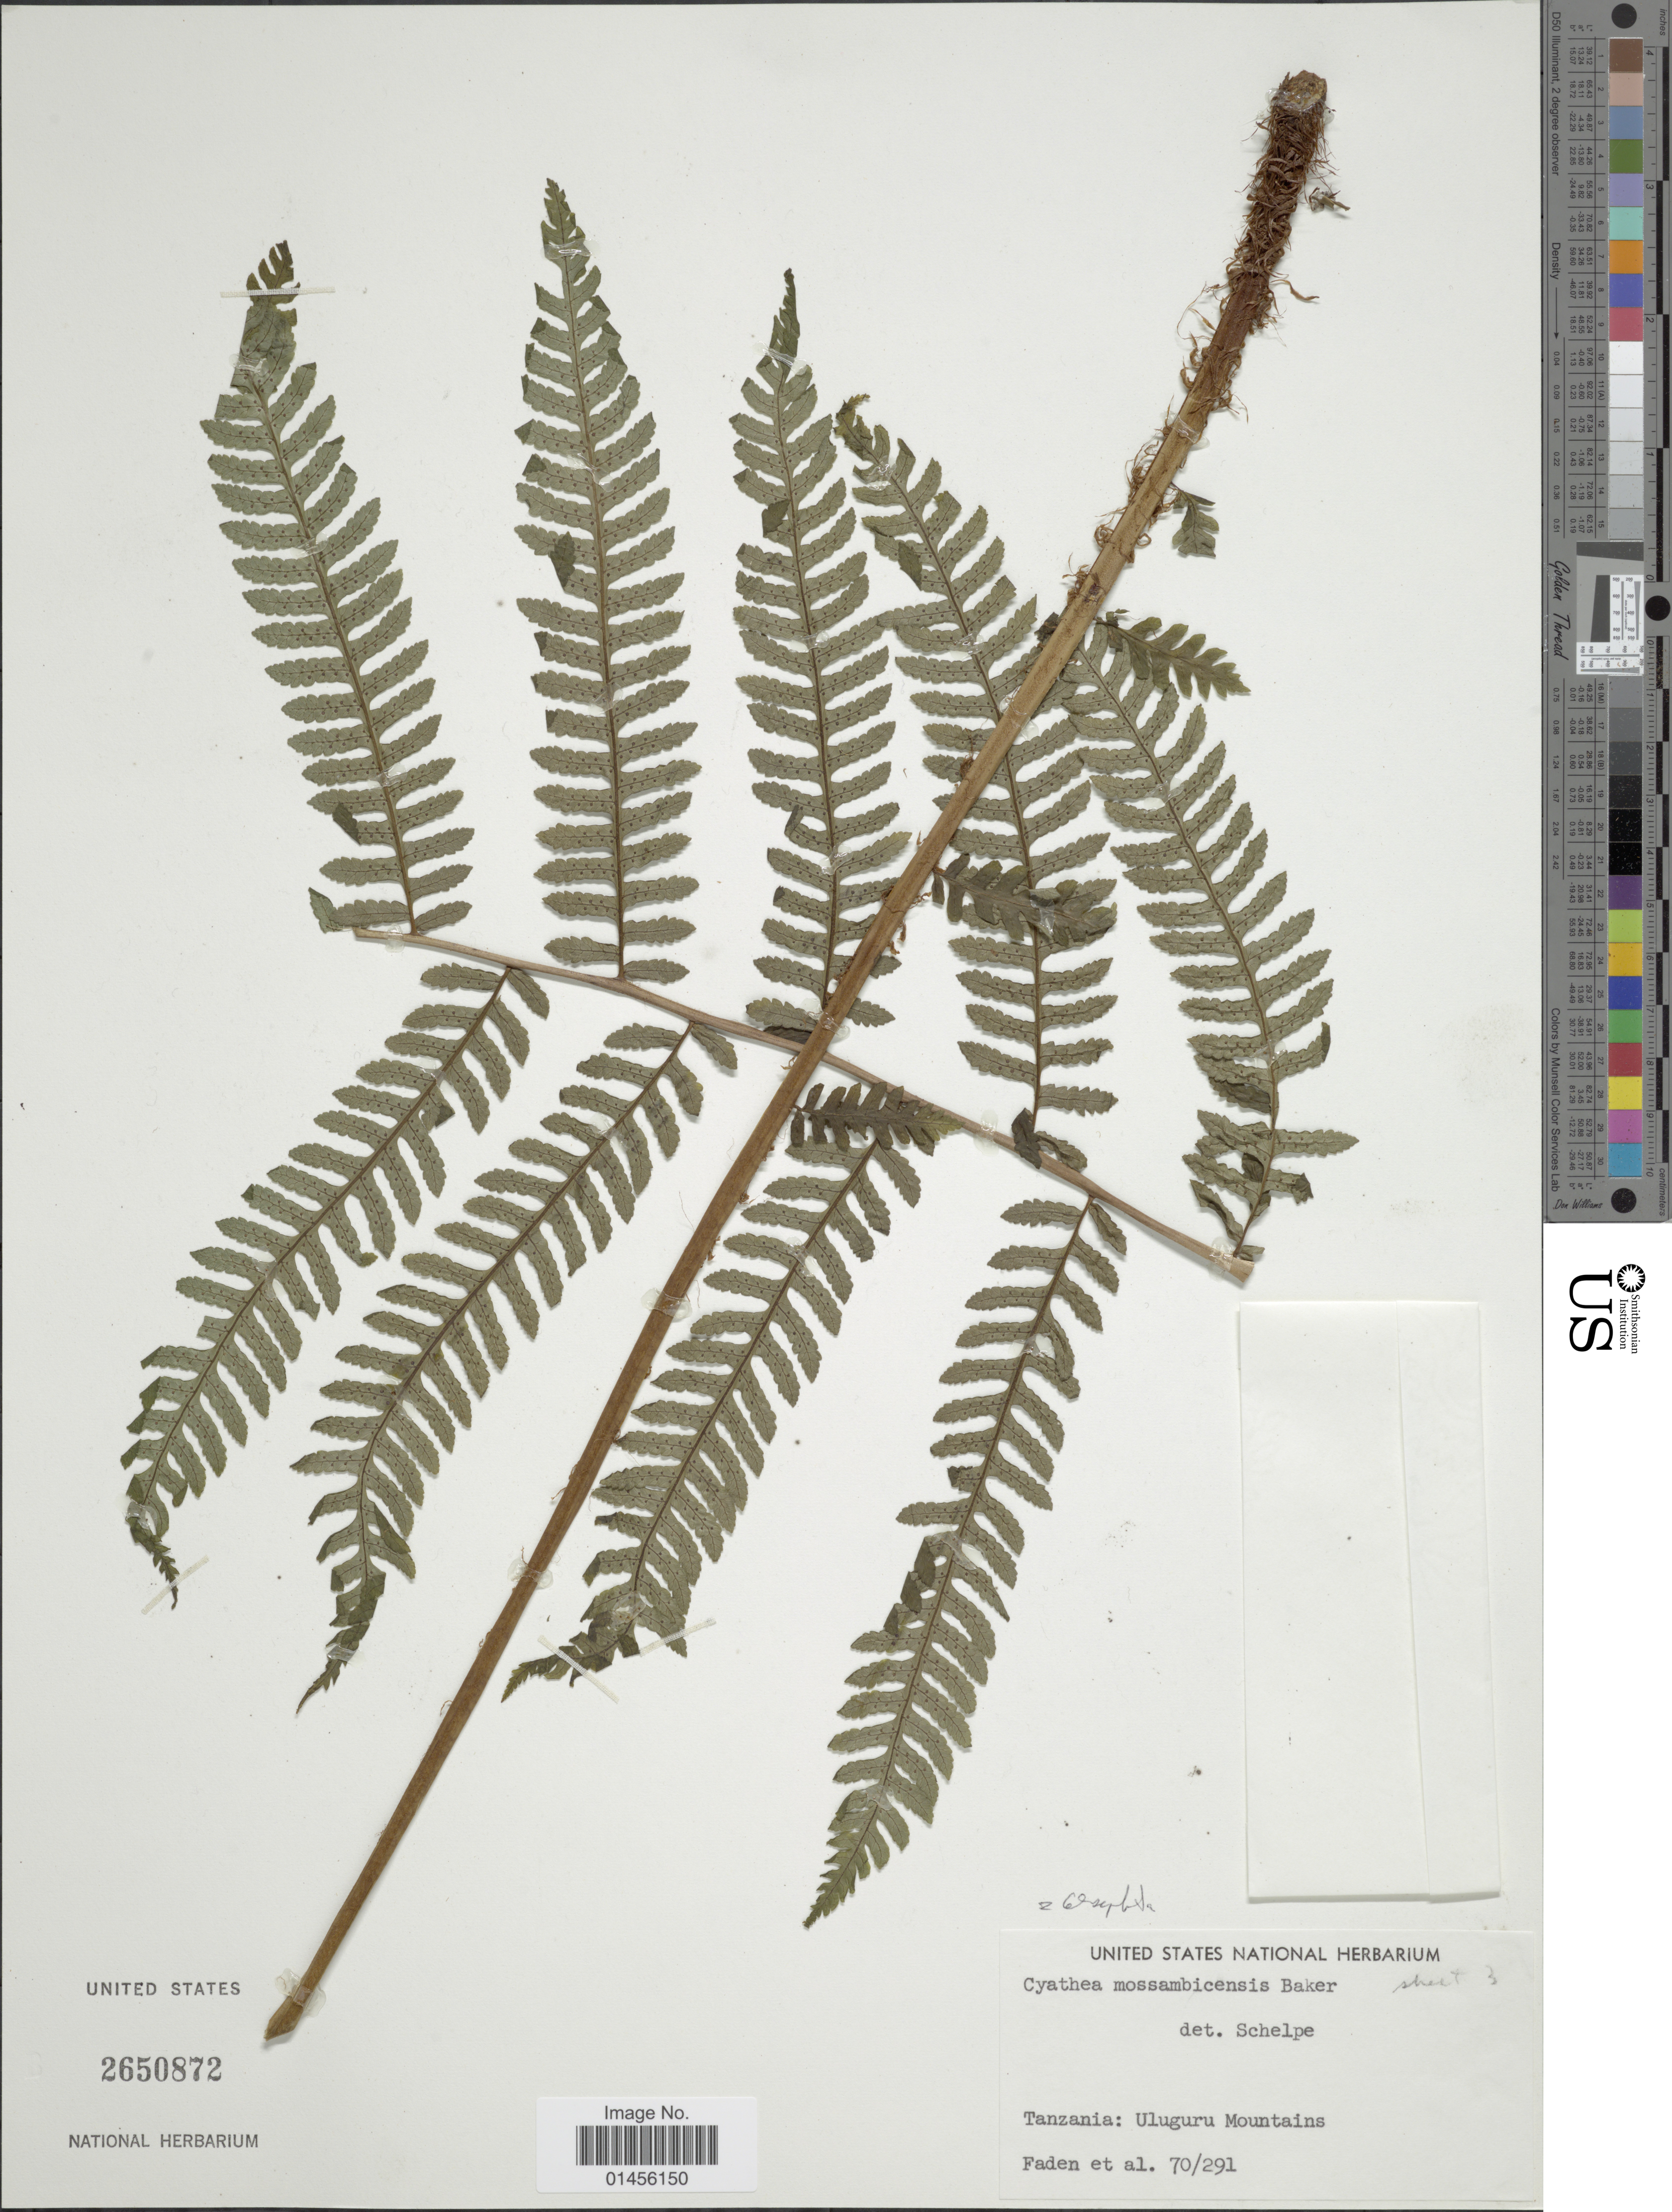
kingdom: Plantae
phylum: Tracheophyta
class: Polypodiopsida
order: Cyatheales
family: Cyatheaceae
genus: Alsophila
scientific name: Alsophila mossambicensis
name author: (Baker) R.M. Tryon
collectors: R. B. Faden & et al.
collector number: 70/291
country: Tanzania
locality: Uluguru Mountains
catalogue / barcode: US 2650872